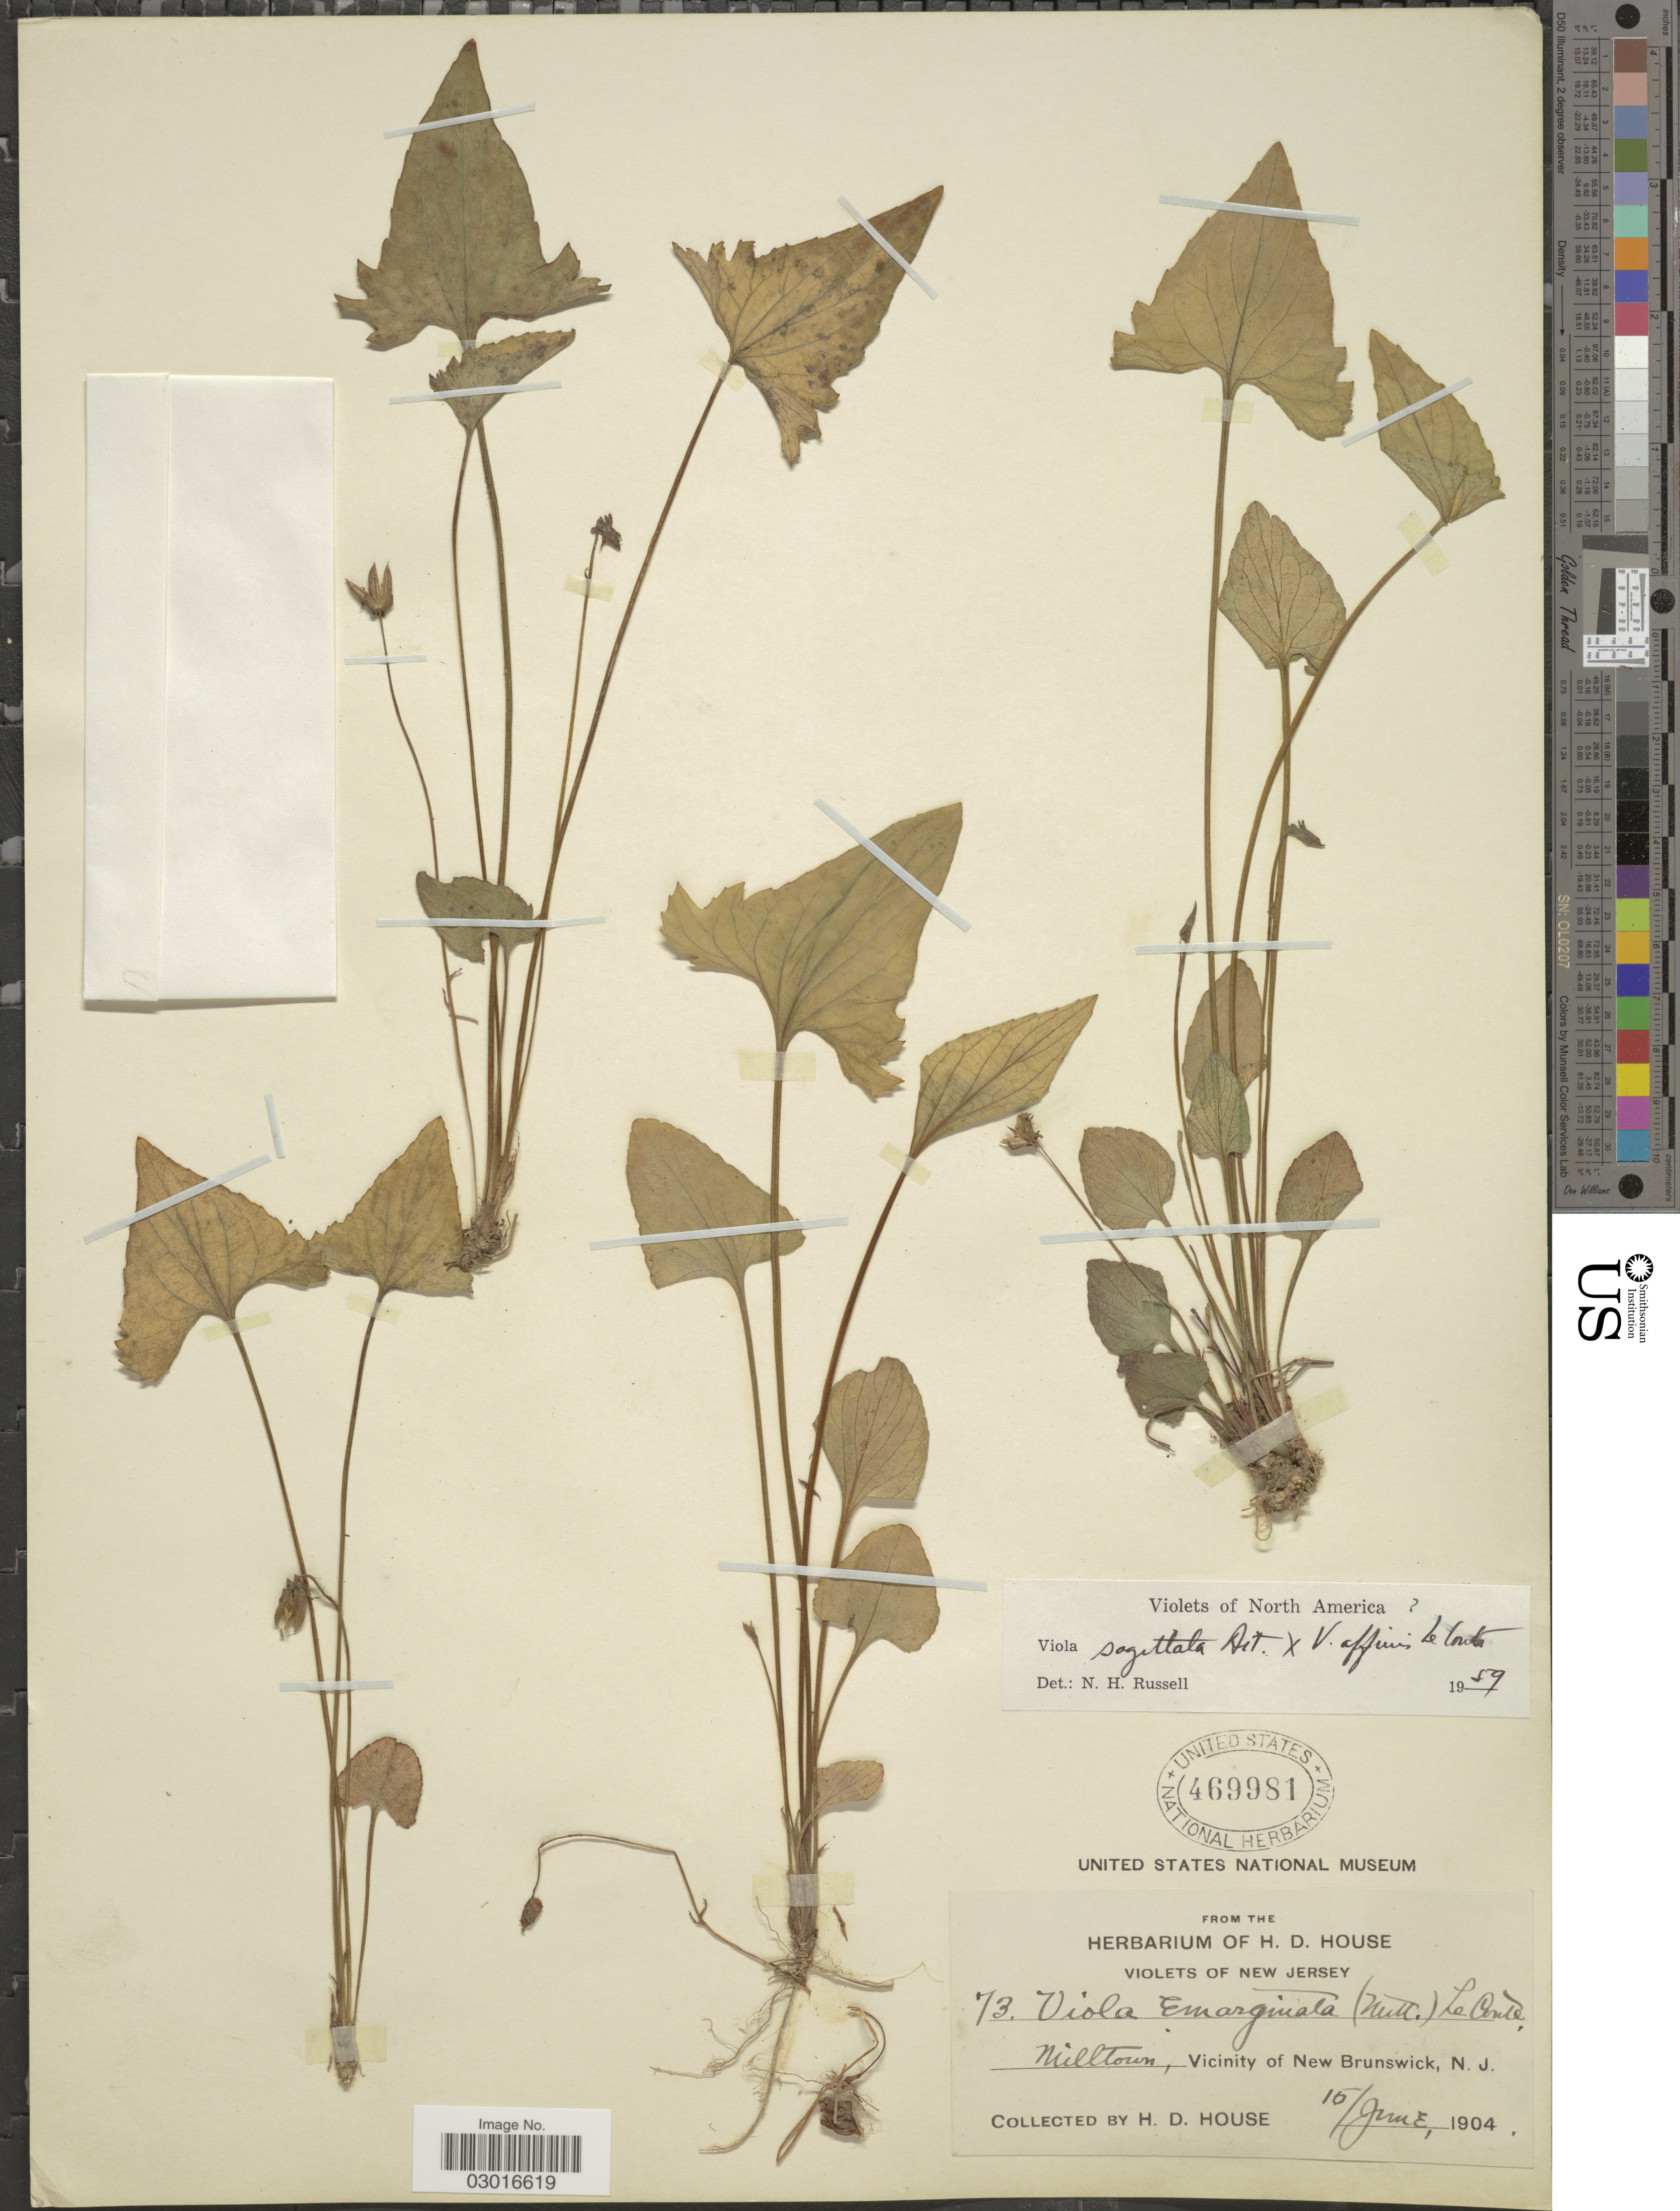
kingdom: Plantae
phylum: Tracheophyta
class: Magnoliopsida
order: Malpighiales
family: Violaceae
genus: Viola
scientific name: Viola sagittata x V. affinis LeConte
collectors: H. D. House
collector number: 73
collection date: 1904-06-15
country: United States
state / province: New Jersey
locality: Milltown, Vicinity of New Brunswick.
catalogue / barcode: US 469981